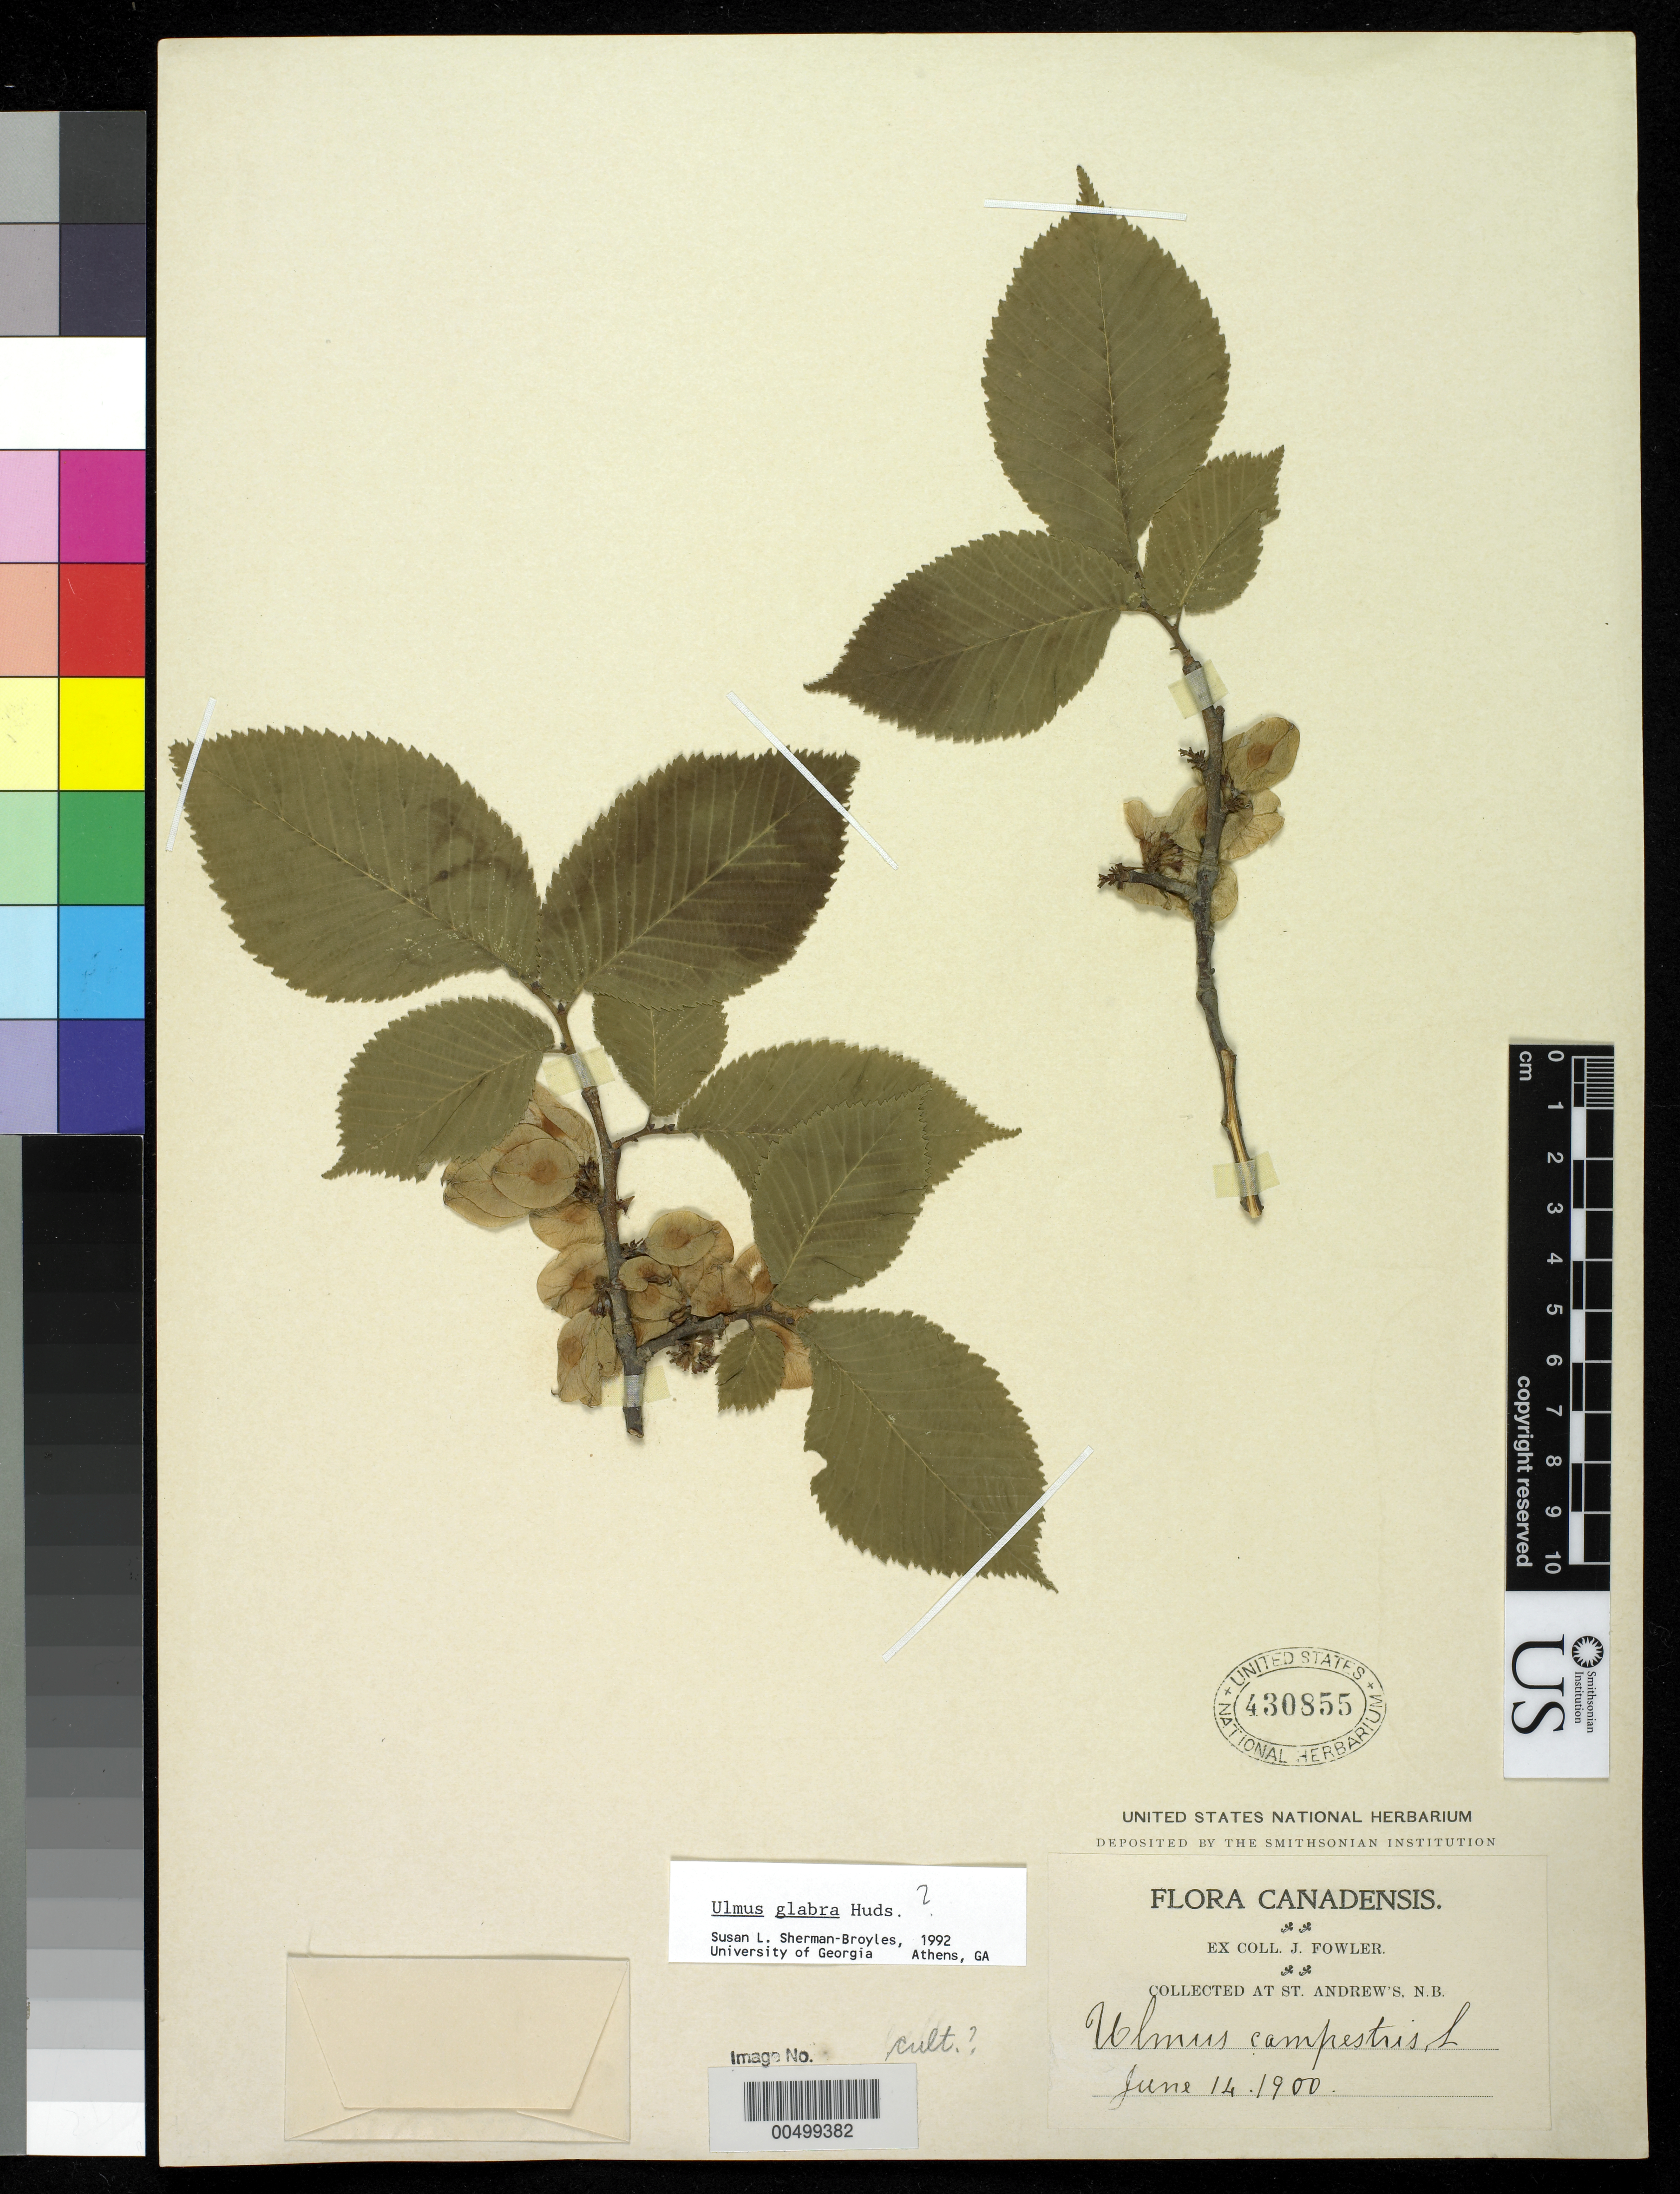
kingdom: Plantae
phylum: Tracheophyta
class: Magnoliopsida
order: Rosales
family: Ulmaceae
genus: Ulmus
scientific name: Ulmus glabra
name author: Huds.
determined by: Sherman-Broyles, S. L.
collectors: J. P. Fowler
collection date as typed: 14 Jun 1900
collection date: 1900-06-14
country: Canada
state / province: New Brunswick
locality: St. Andrew's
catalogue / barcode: US 430855